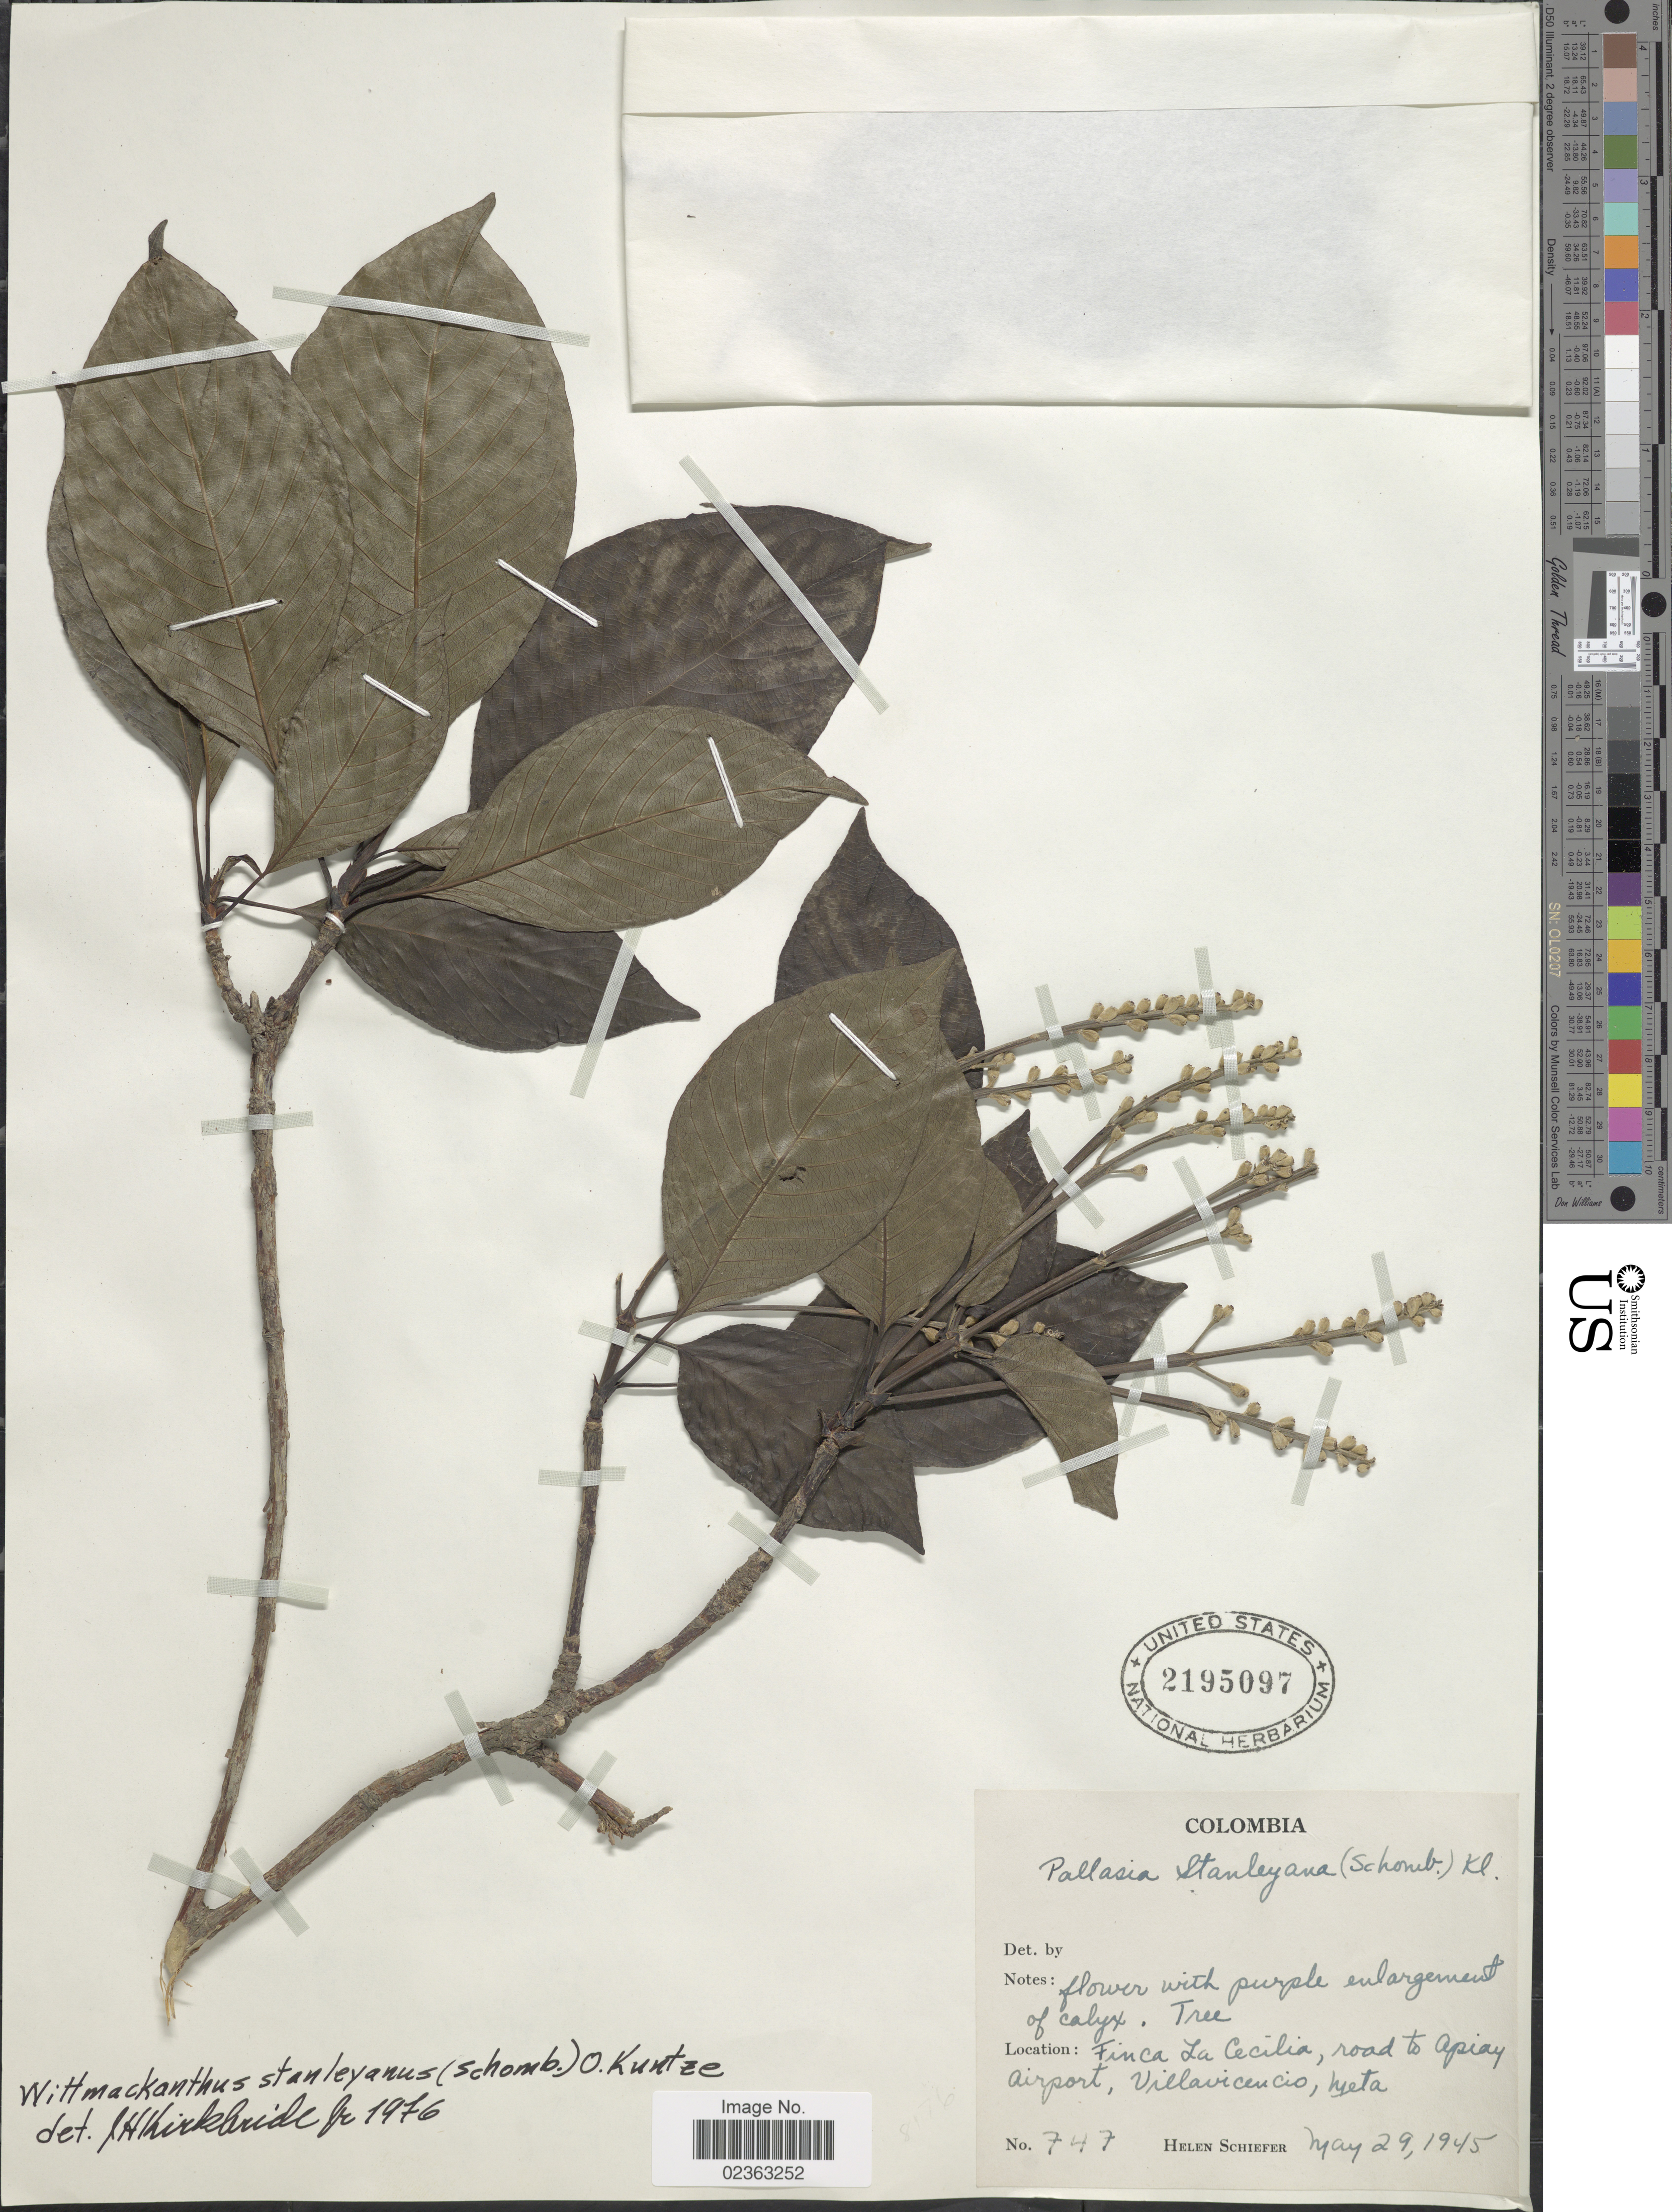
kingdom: Plantae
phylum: Tracheophyta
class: Magnoliopsida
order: Gentianales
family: Rubiaceae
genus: Wittmackanthus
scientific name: Wittmackanthus stanleyanus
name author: (R.H. Schomb.) Kuntze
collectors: H. Schiefer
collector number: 747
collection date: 1945-05-29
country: Colombia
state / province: Meta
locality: Finca La Cecilia, road to Apiay Airport, Villavicencio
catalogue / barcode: US 2195097